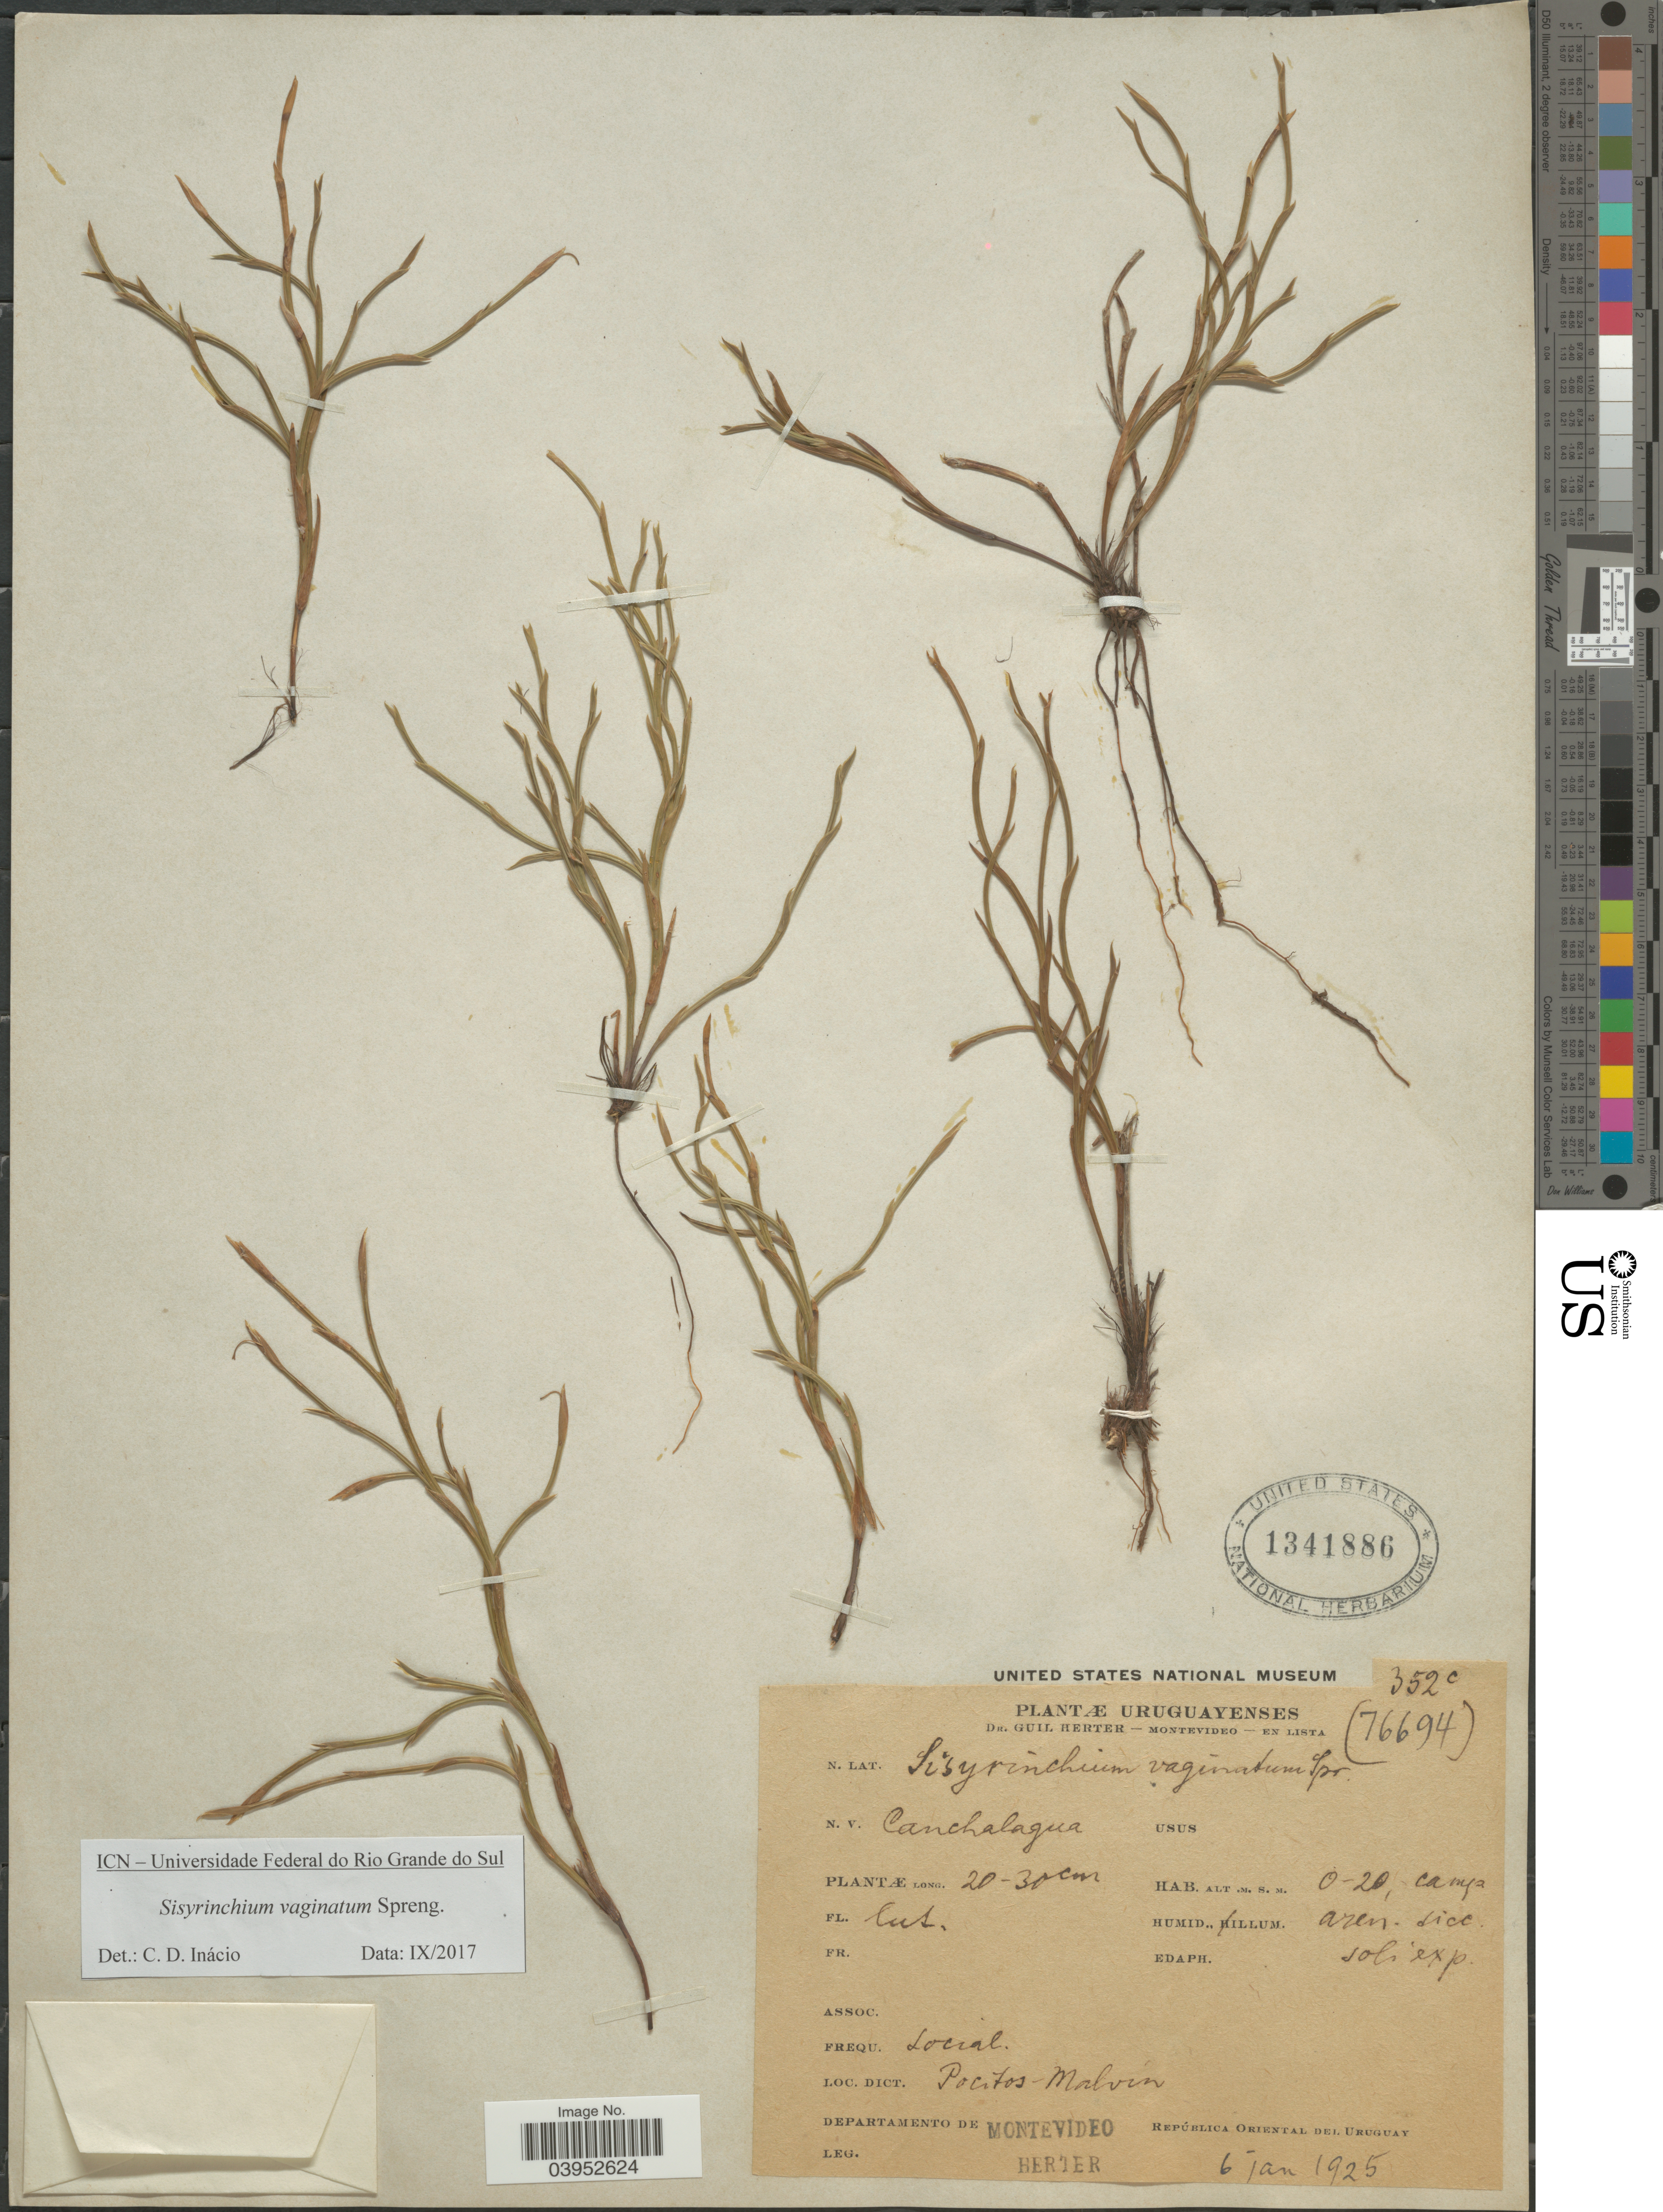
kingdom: Plantae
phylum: Tracheophyta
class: Liliopsida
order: Asparagales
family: Iridaceae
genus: Sisyrinchium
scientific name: Sisyrinchium vaginatum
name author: Spreng.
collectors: G. Herter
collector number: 352c/76694?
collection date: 1925-01-06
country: Uruguay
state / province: Montevideo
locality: Pocitos-Malvín. Departamento de Montevideo.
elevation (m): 0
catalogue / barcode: US 1341886